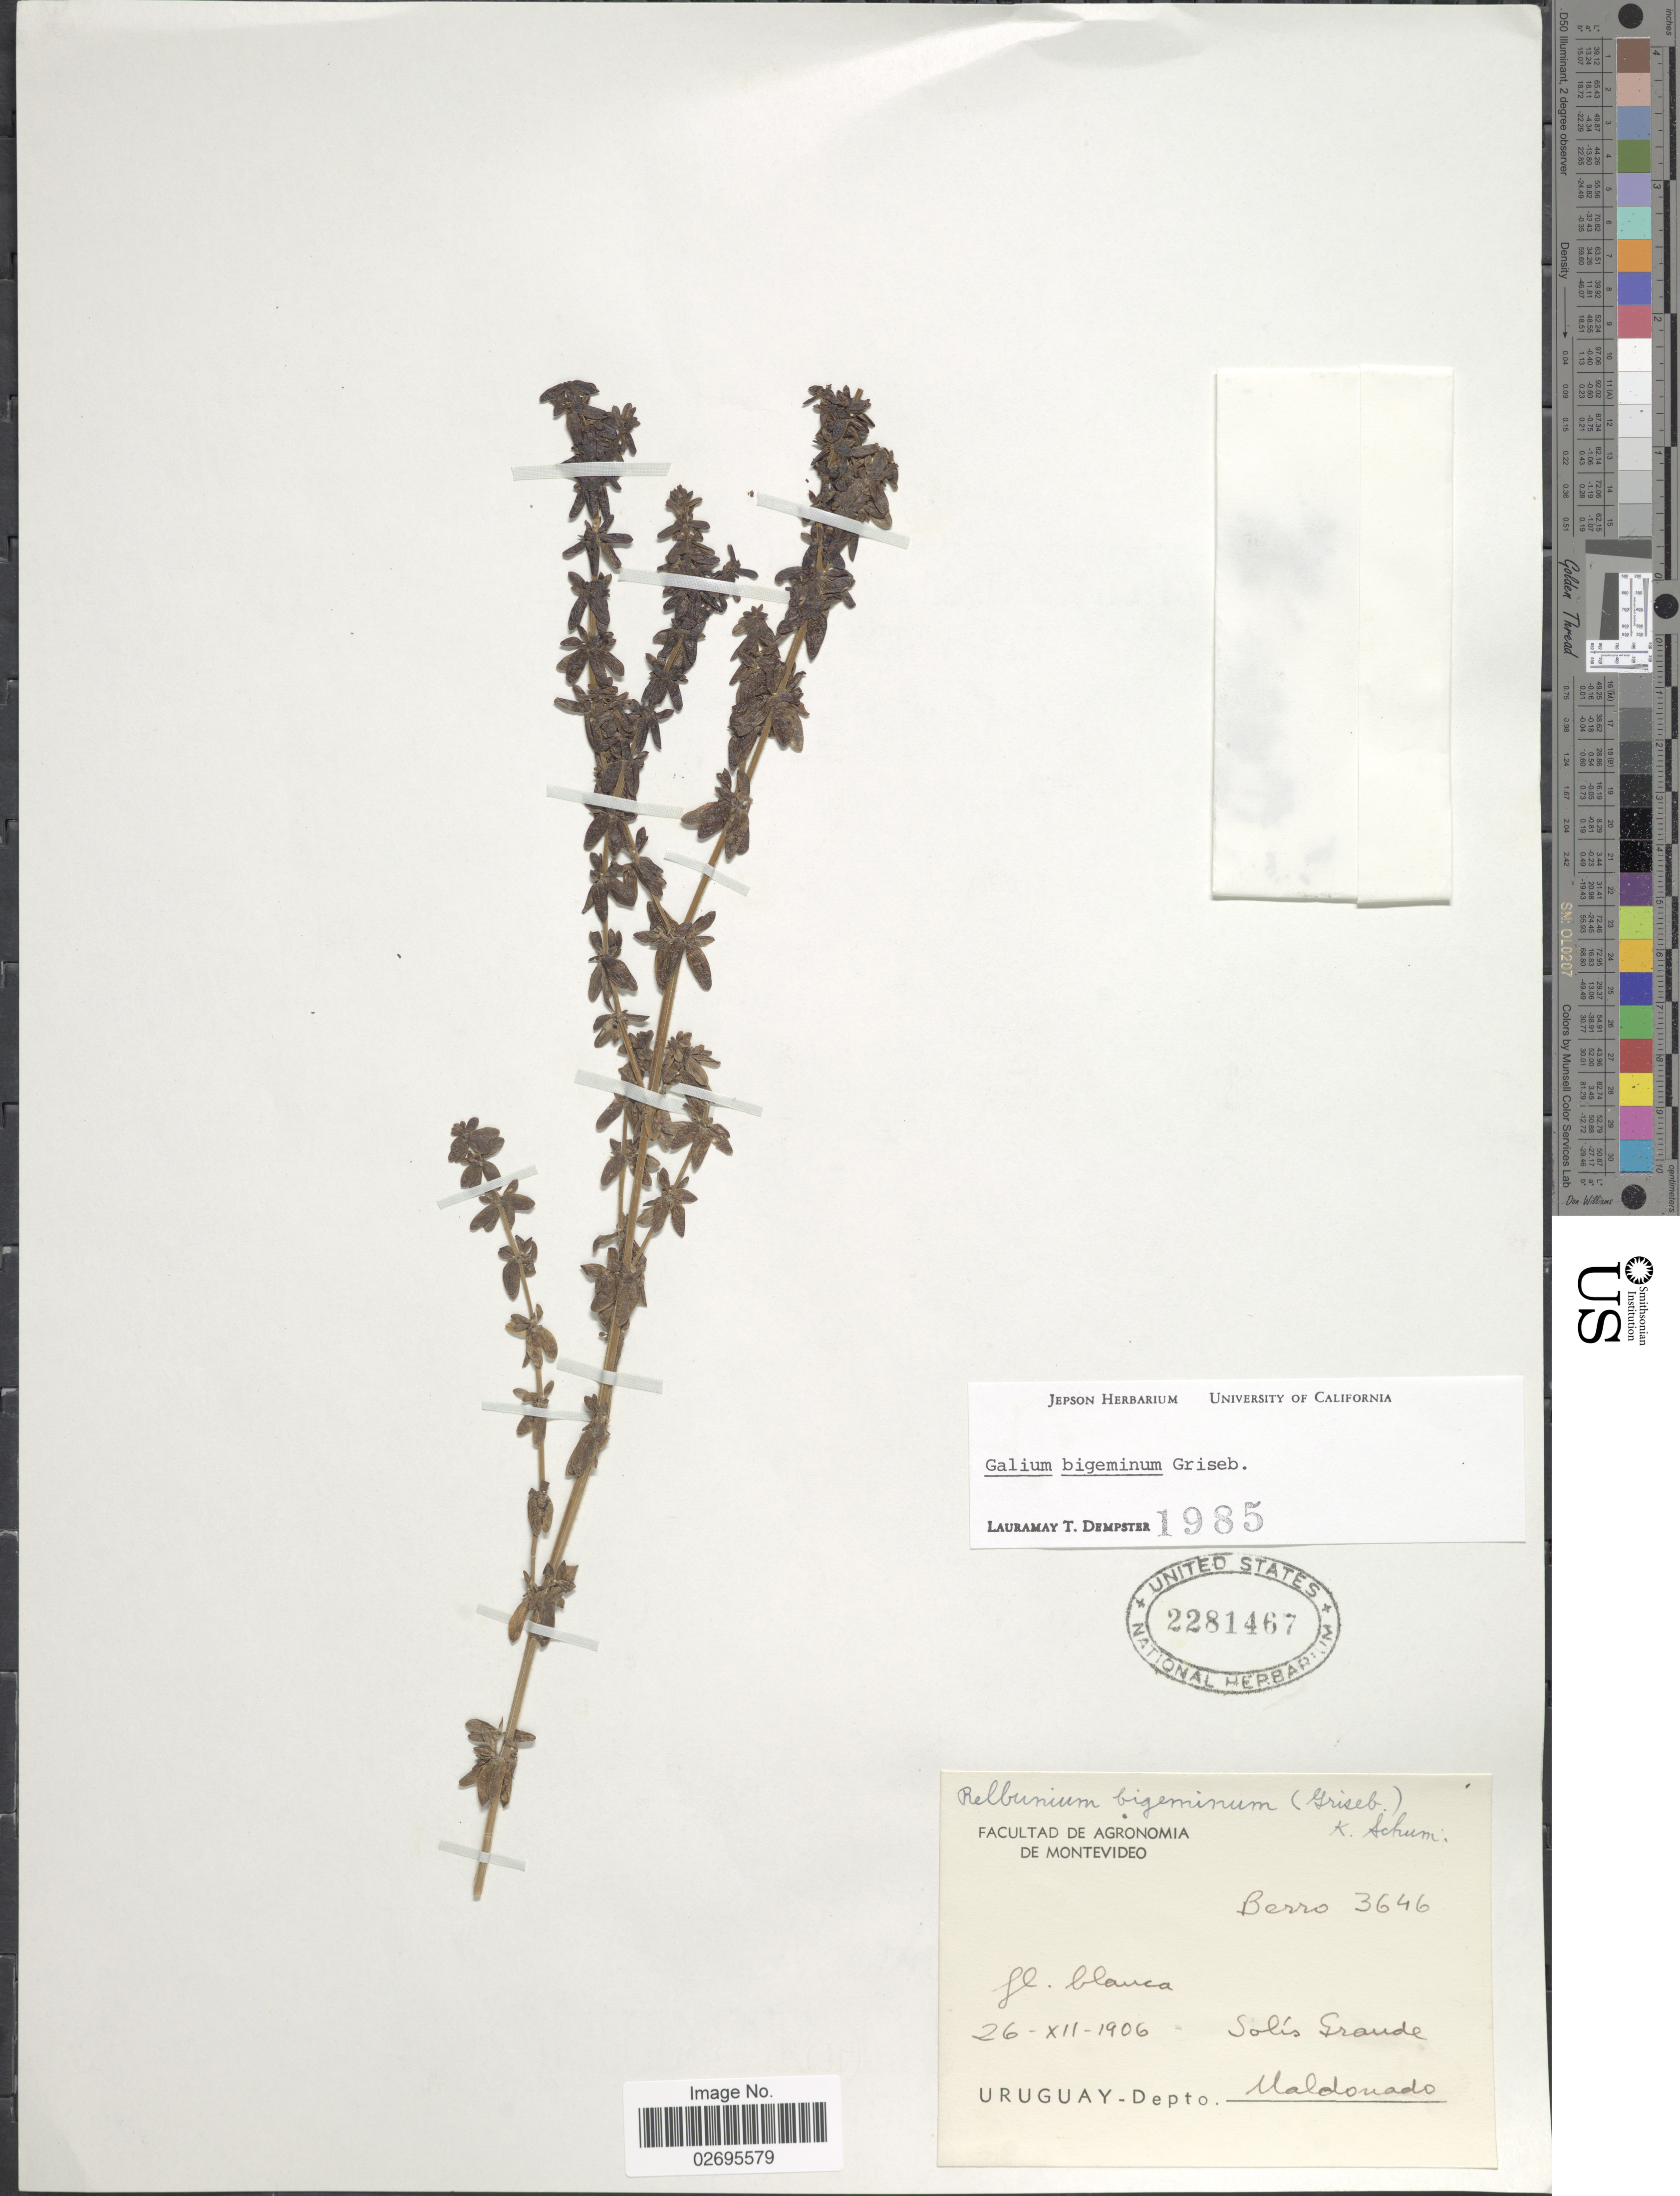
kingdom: Plantae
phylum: Tracheophyta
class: Magnoliopsida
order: Gentianales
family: Rubiaceae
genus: Galium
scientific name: Galium bigeminum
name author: Griseb.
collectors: Berro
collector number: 3646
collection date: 1906-12-26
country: Uruguay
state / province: Maldonado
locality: Salís Grande, Dept. Maldonado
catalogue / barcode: US 2281467